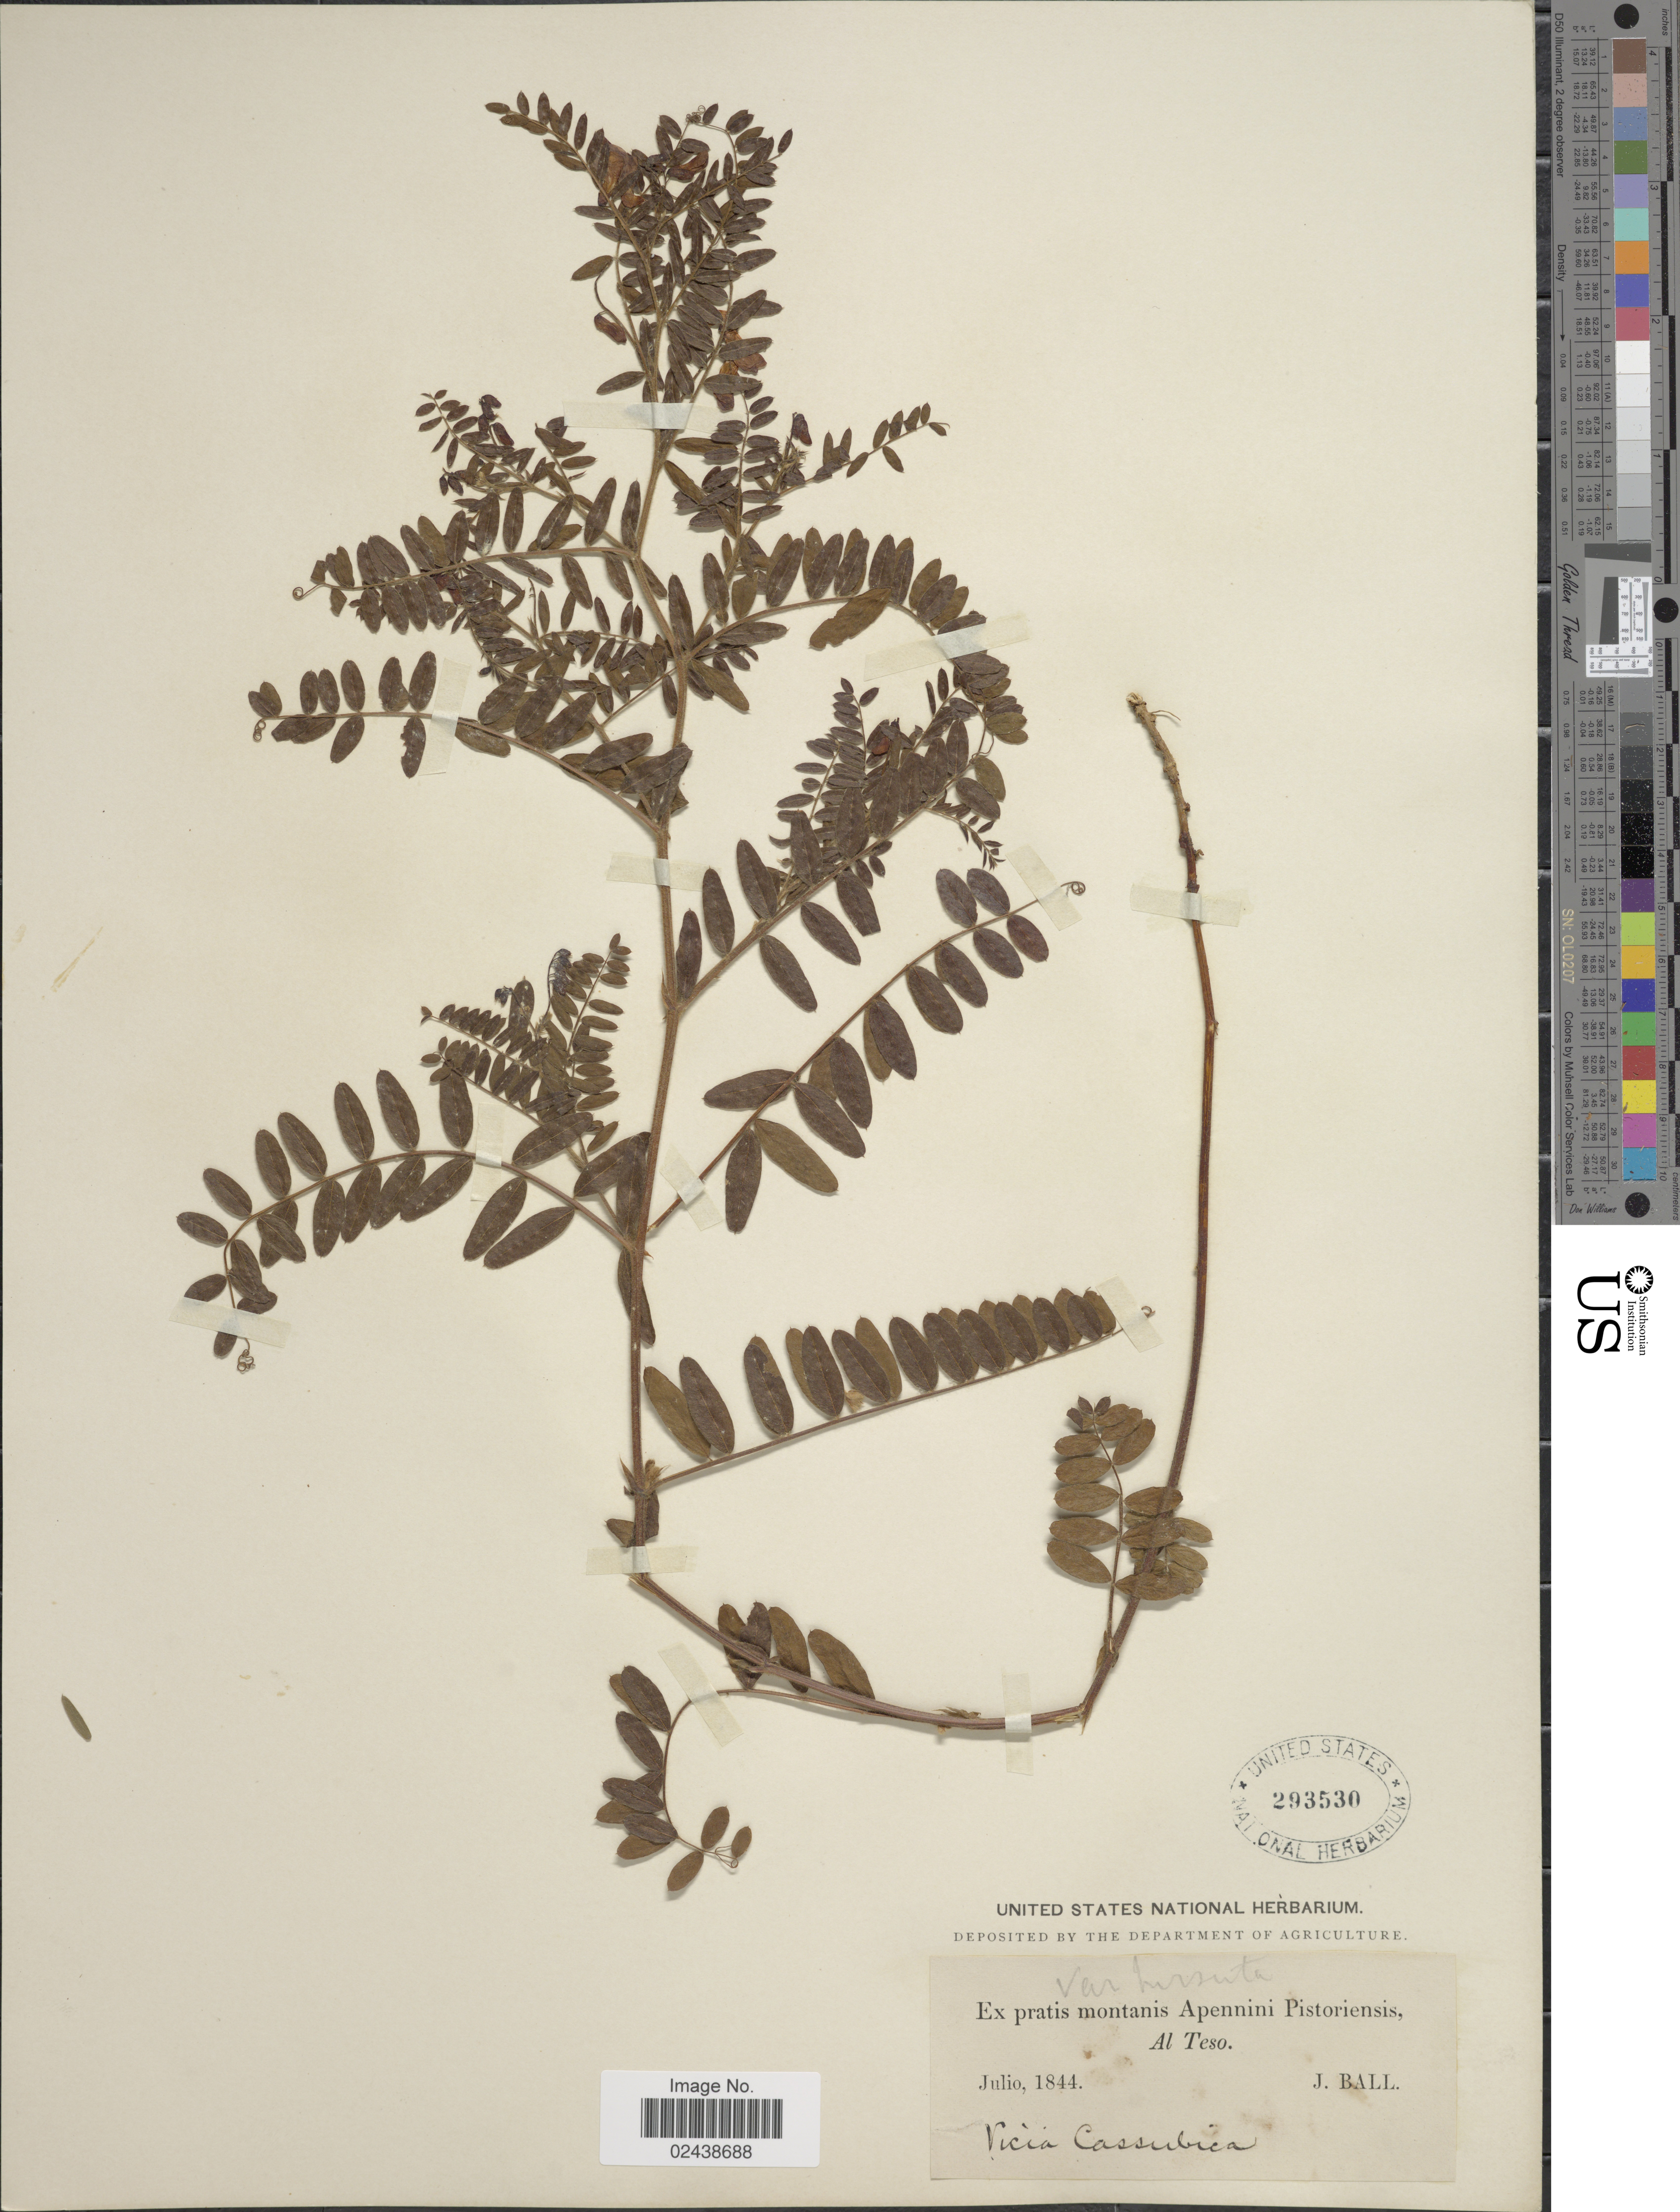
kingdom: Plantae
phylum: Tracheophyta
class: Magnoliopsida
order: Fabales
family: Fabaceae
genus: Vicia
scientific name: Vicia cassubica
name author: L.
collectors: J. Ball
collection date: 1844-07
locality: Ex pratis montanis Apennini Pistoriensis, Al Teso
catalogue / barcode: US 293530